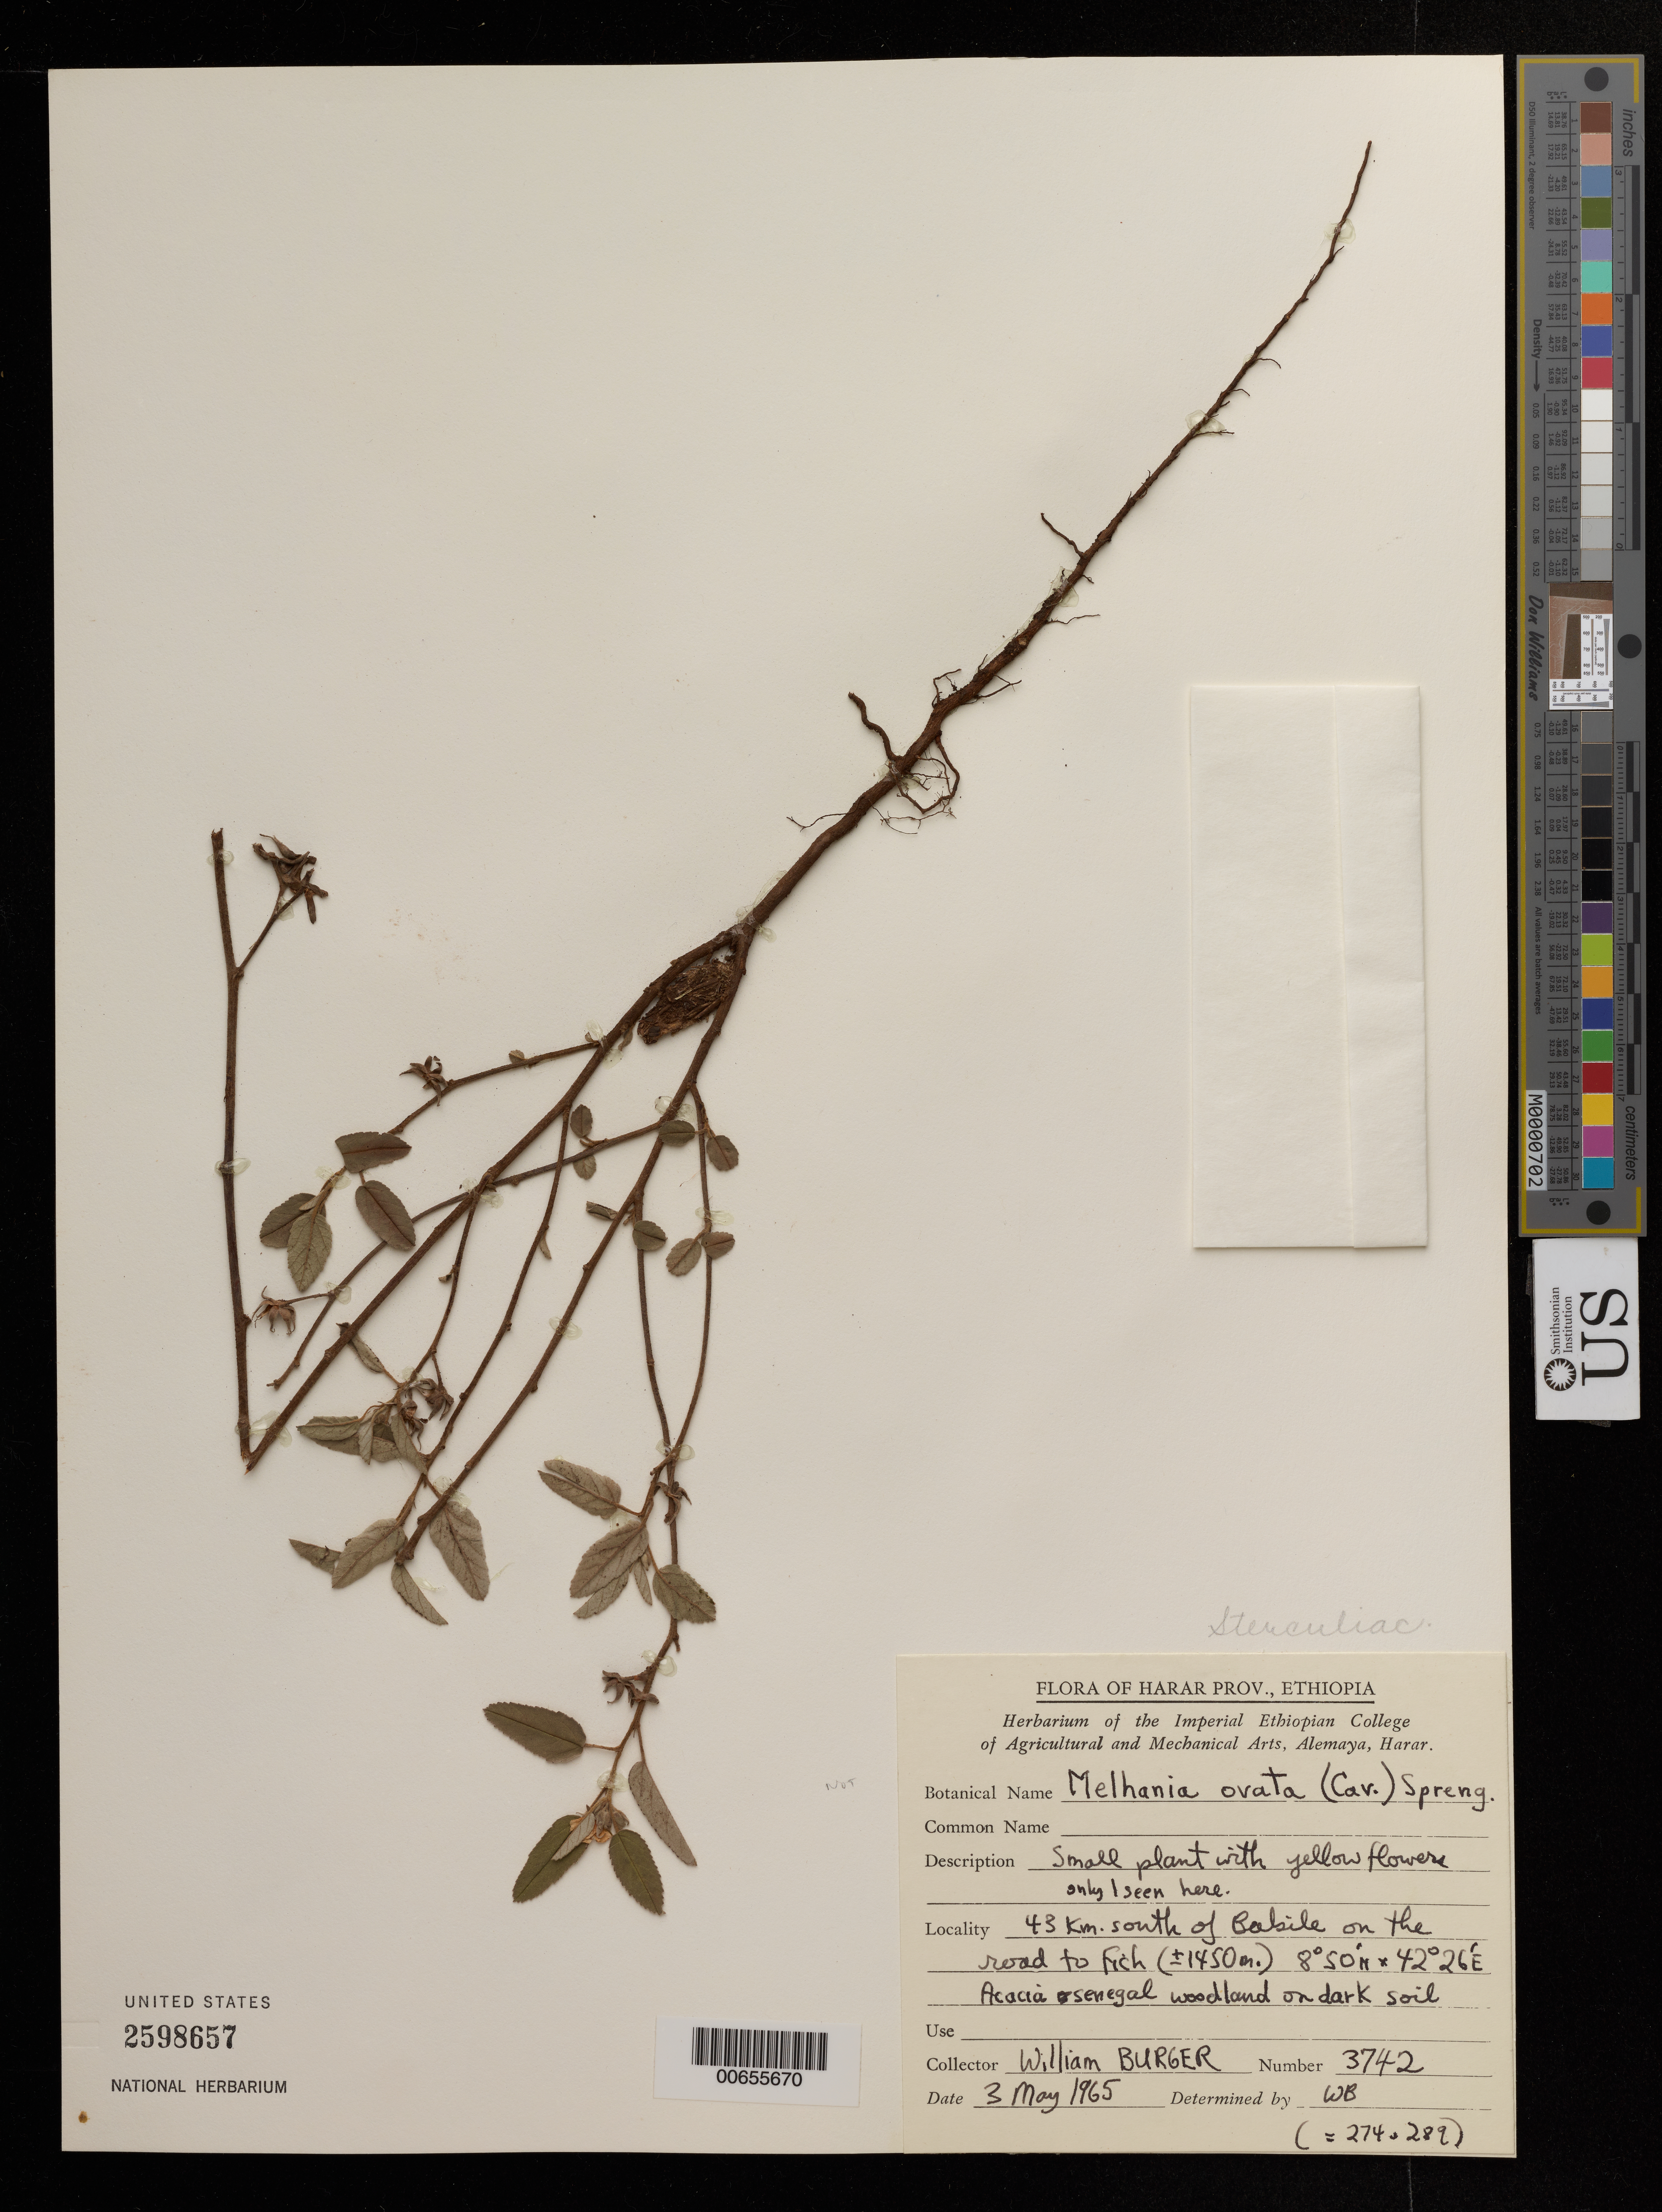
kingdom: Plantae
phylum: Tracheophyta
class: Magnoliopsida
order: Malvales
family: Malvaceae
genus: Melhania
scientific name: Melhania ovata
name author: (Cav.) Spreng.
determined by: Burger, W.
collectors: W. Burger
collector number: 3742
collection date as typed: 03 May 1965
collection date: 1965-05-03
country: Ethiopia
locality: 43 km S of Balsile on the road to Fich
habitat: Acacia senegal woodland on dark soil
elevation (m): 1450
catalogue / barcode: US 2598657